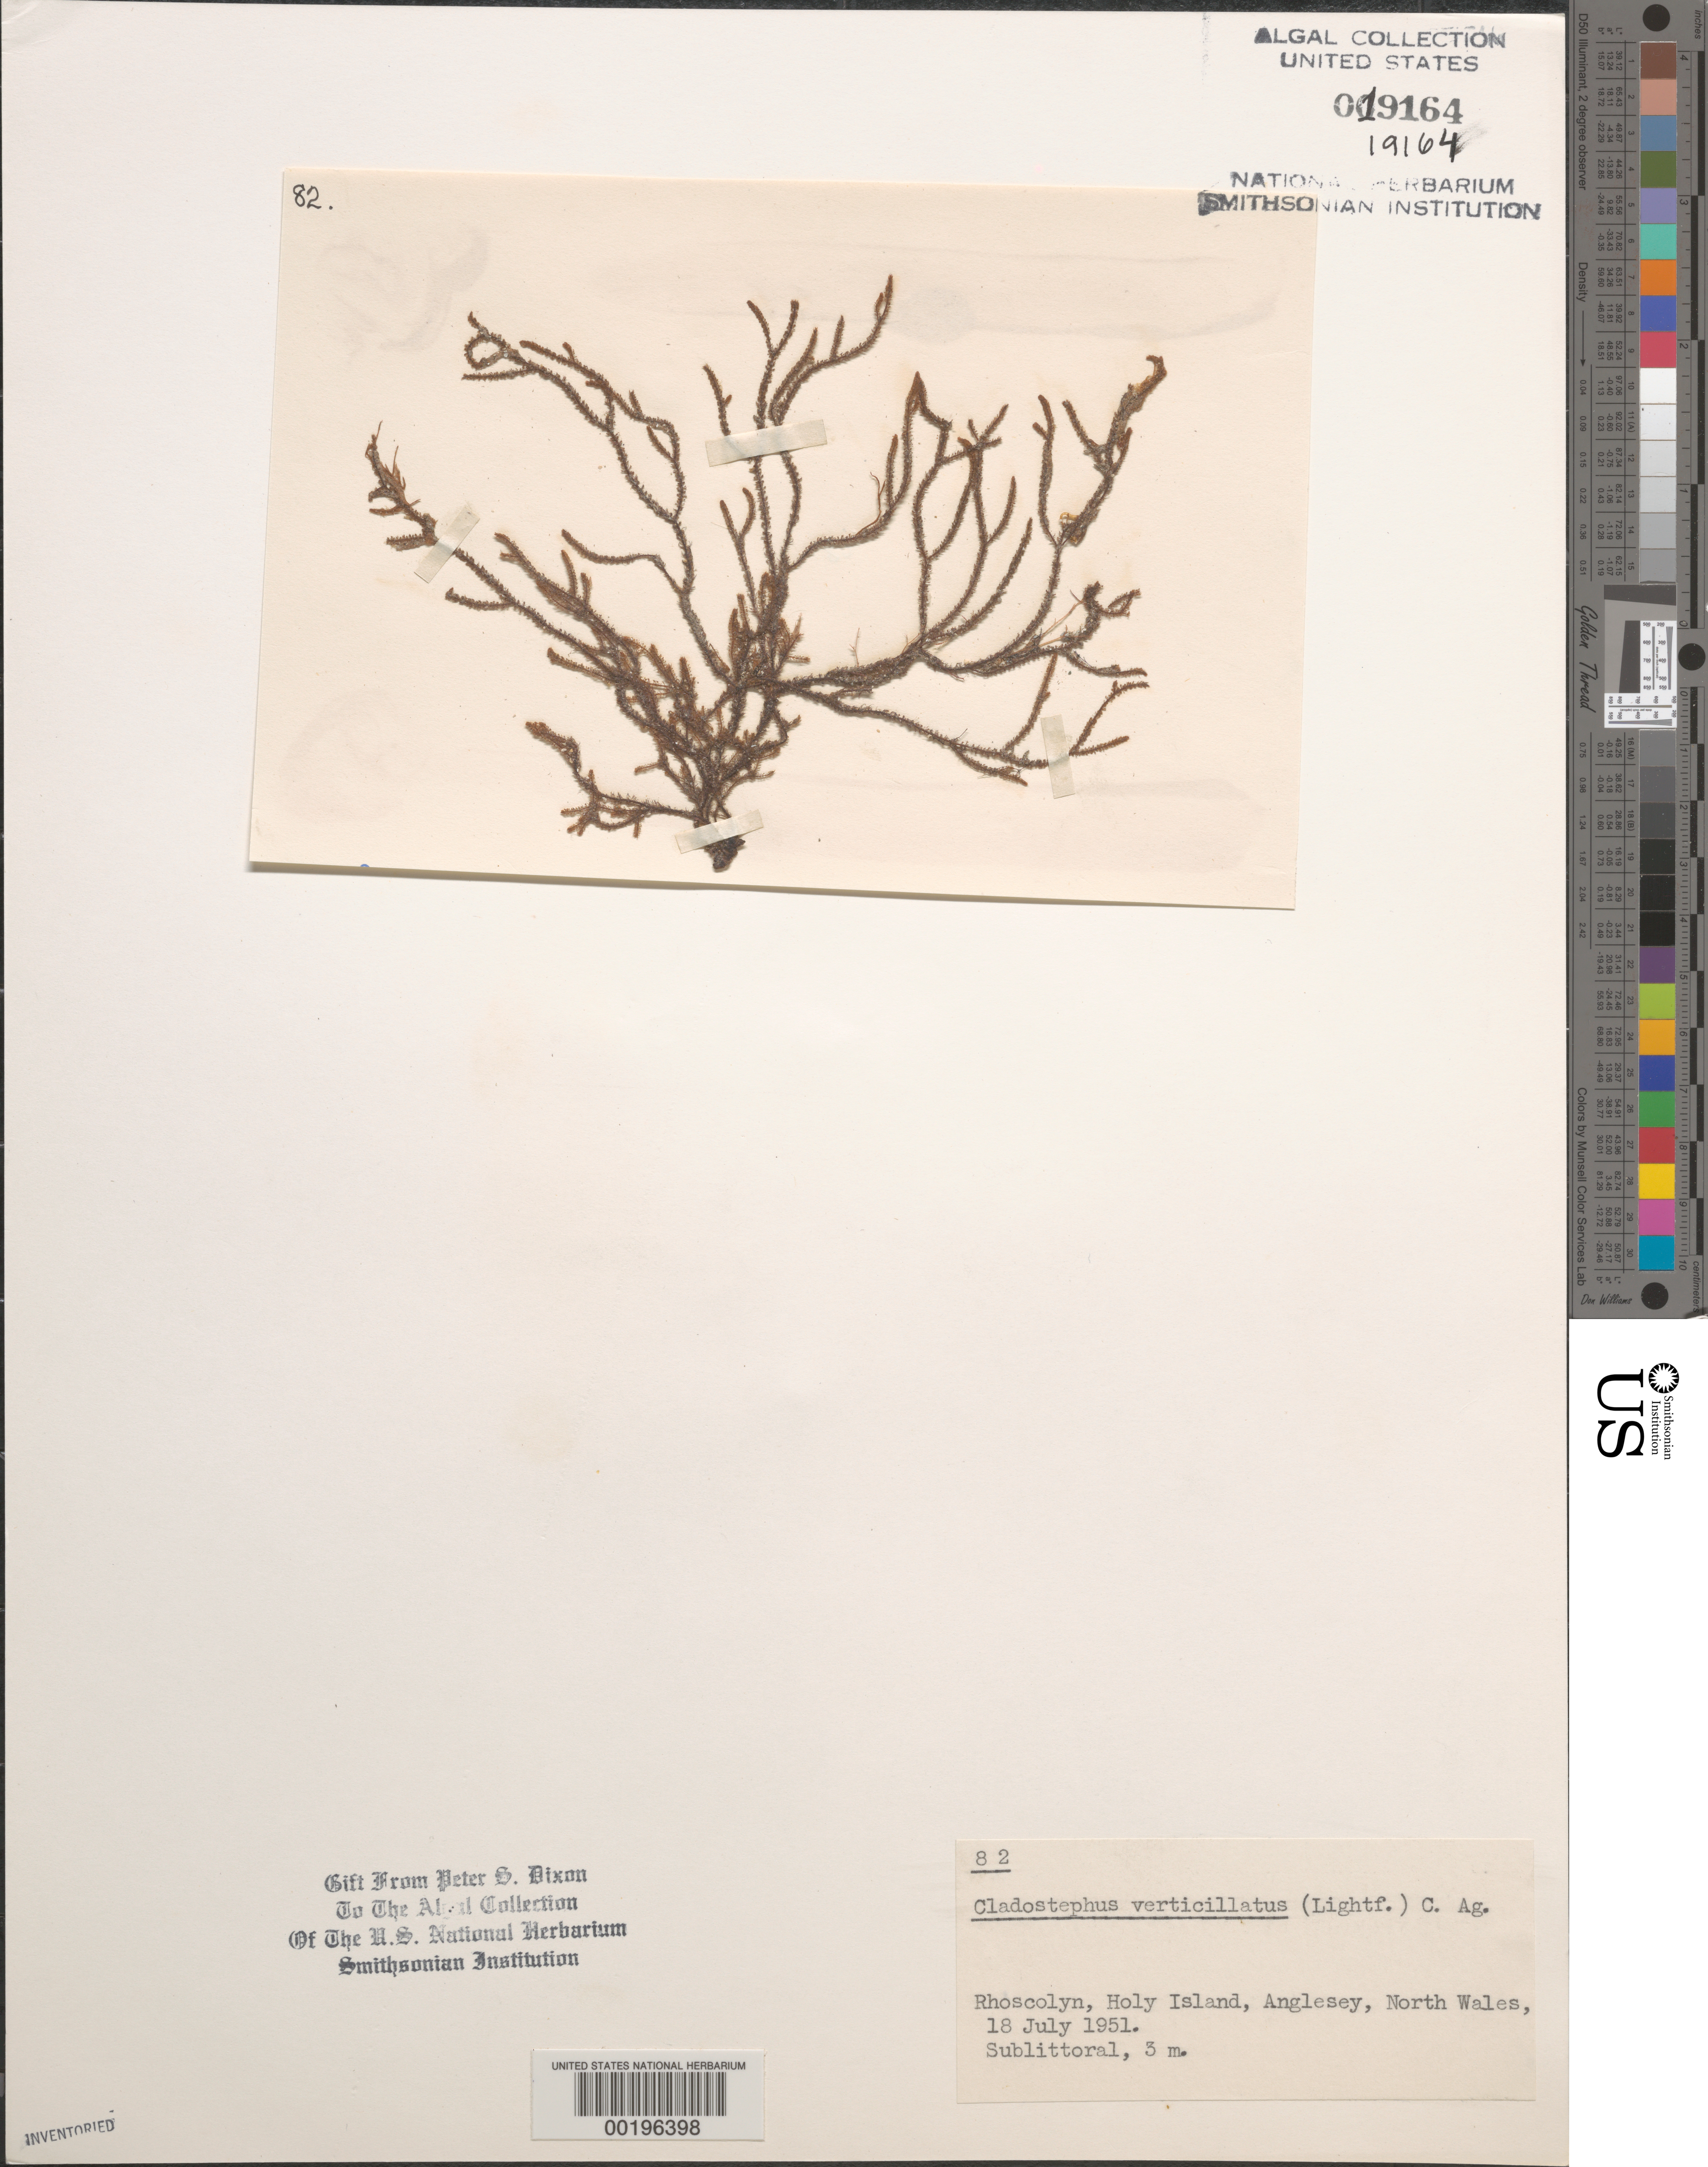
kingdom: Chromista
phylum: Ochrophyta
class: Phaeophyceae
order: Sphacelariales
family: Cladostephaceae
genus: Cladostephus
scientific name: Cladostephus hirsutus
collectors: P. S. Dixon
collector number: PSD 82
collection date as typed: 18 Jul 1951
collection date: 1951-07-18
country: United Kingdom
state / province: Wales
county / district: Gwynedd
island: Anglesey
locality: Rhoscolyn, Holy Island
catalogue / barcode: US 19164